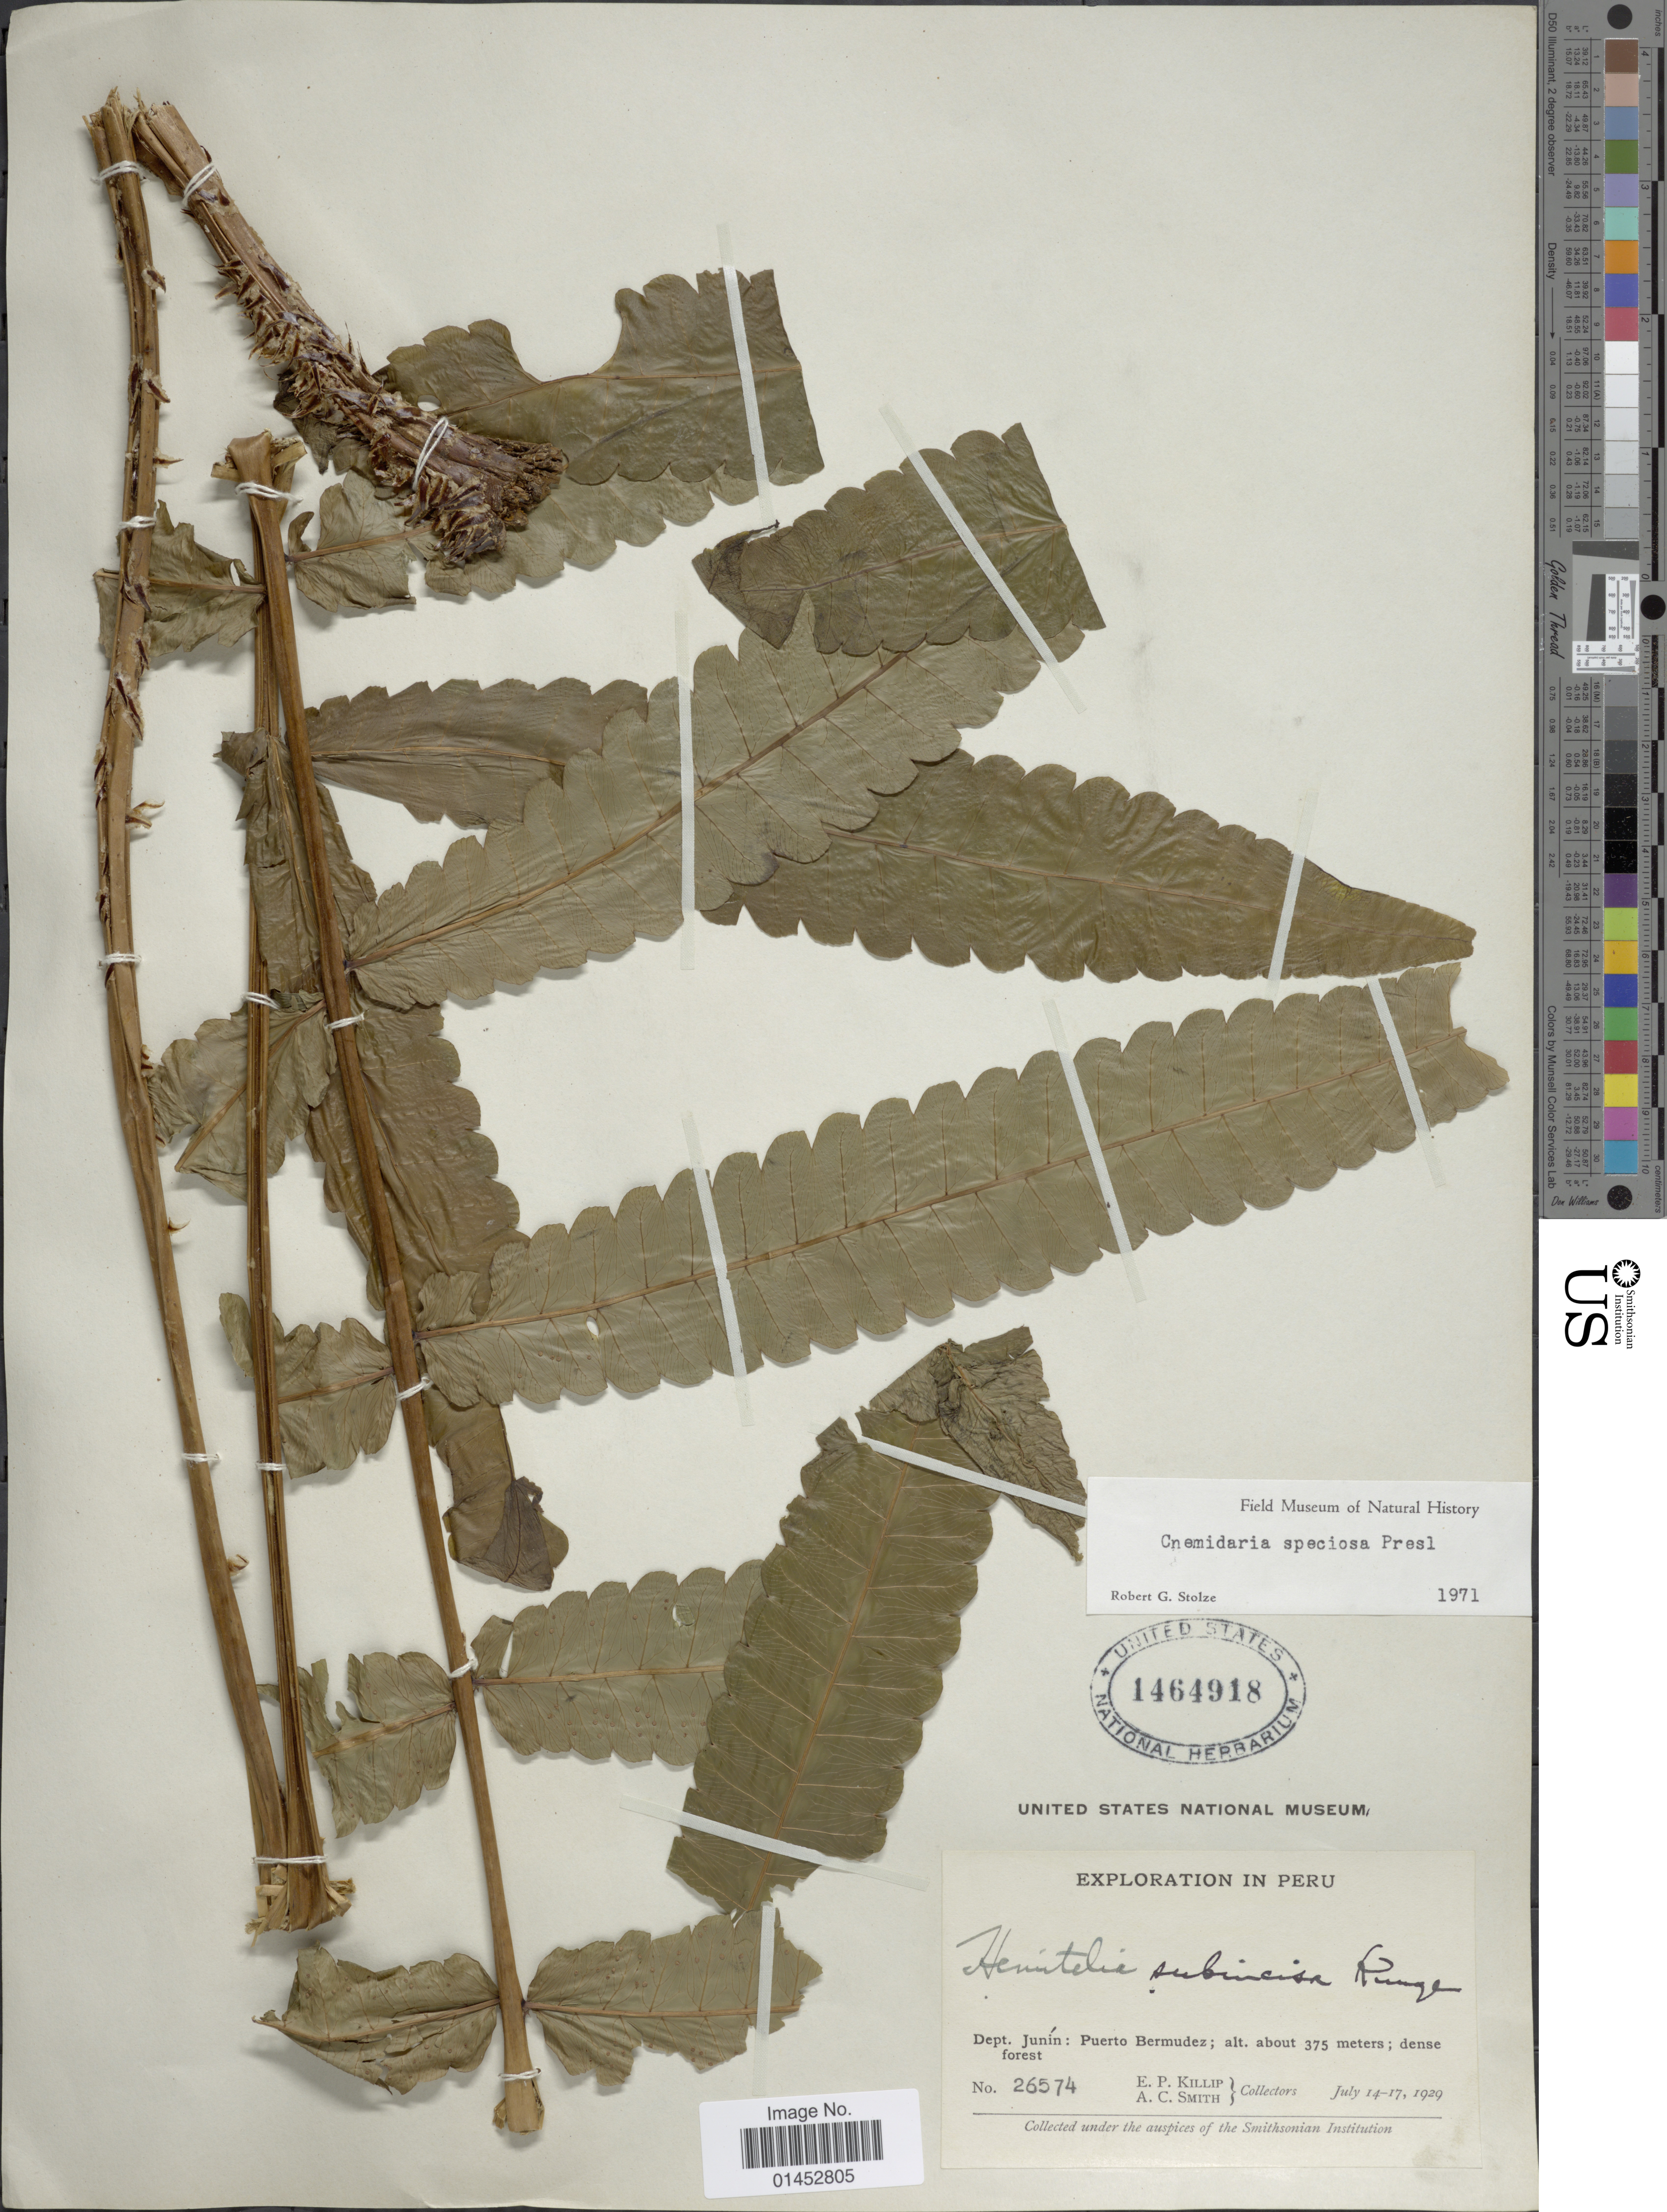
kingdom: Plantae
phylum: Tracheophyta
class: Polypodiopsida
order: Cyatheales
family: Cyatheaceae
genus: Cyathea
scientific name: Cyathea speciosa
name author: Humb. & Bonpl. ex Willd.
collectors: E. P. Killip & A. C. Smith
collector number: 26574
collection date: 1929-07-14/1929-07-17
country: Peru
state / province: Junín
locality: Dept. Junín: Puerto Bermudez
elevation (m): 375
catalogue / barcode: US 1464918